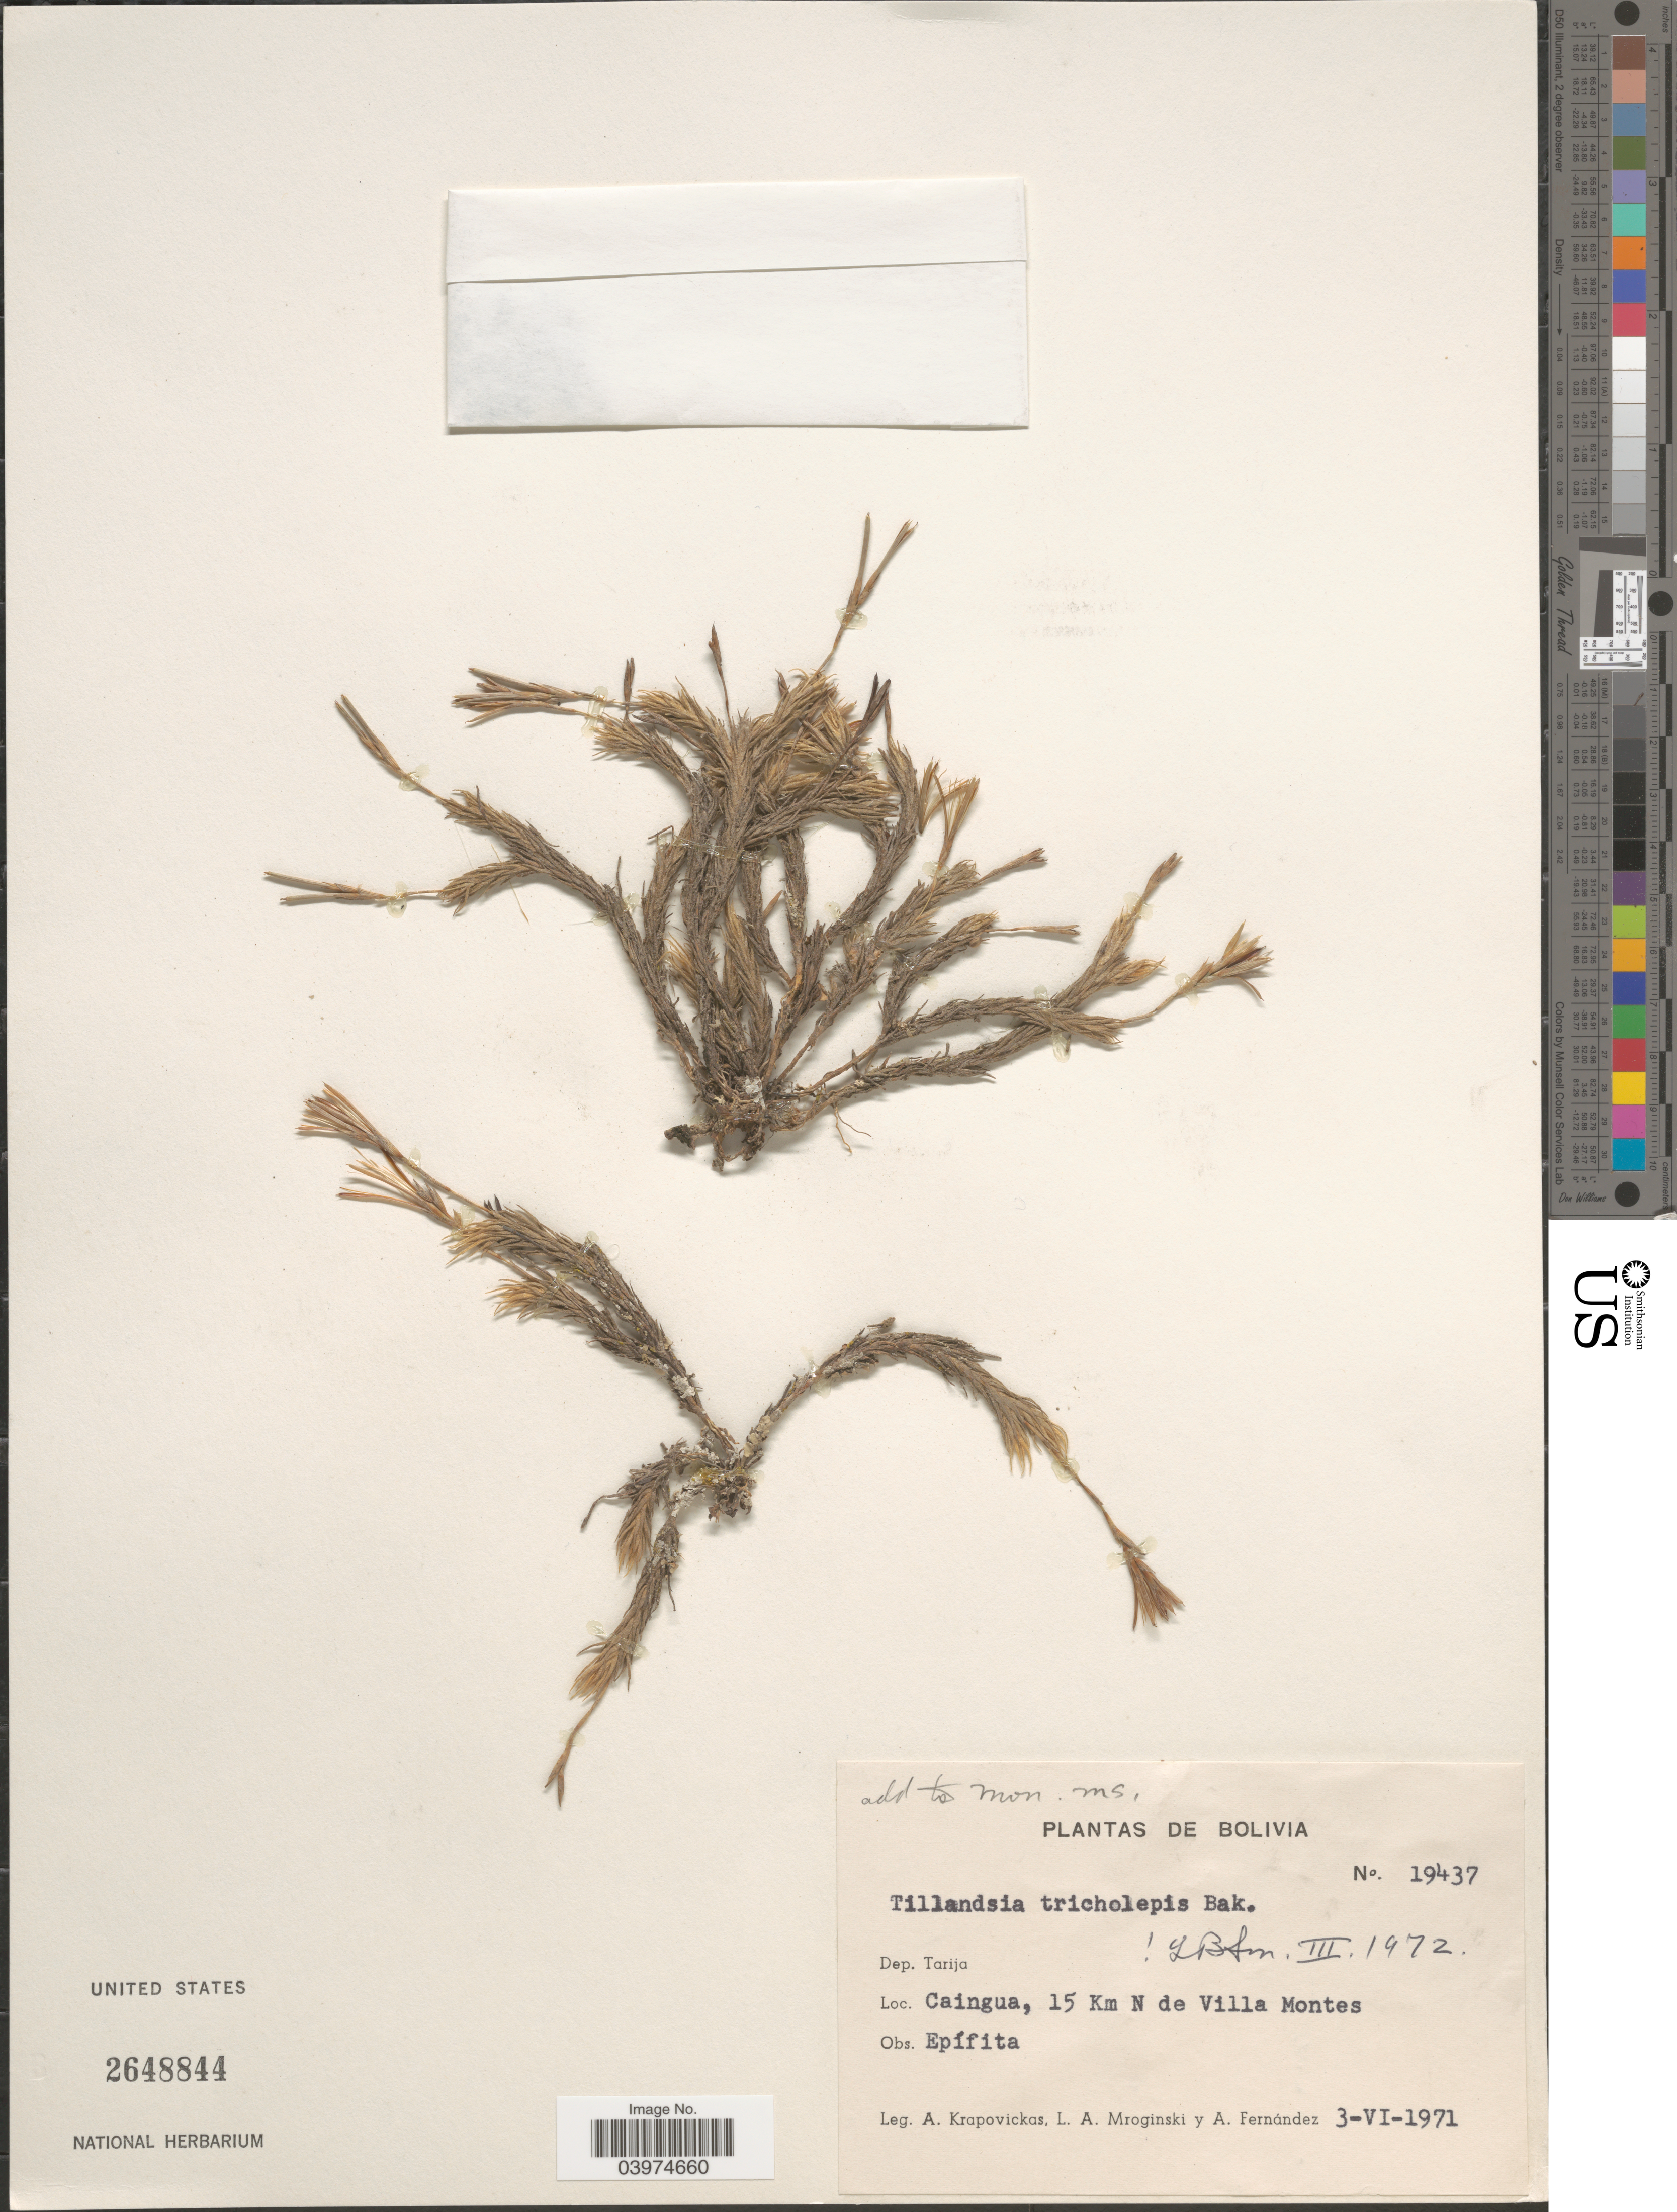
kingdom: Plantae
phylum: Tracheophyta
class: Liliopsida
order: Poales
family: Bromeliaceae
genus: Tillandsia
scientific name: Tillandsia tricholepis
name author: Baker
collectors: A. Krapovickas, L. Mroginski & A. Fernández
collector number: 19437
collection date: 1971-06-03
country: Bolivia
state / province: Tarija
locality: Dep. Tarija. Caingua, 15 Km N de Villa Montes.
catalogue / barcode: US 2648844